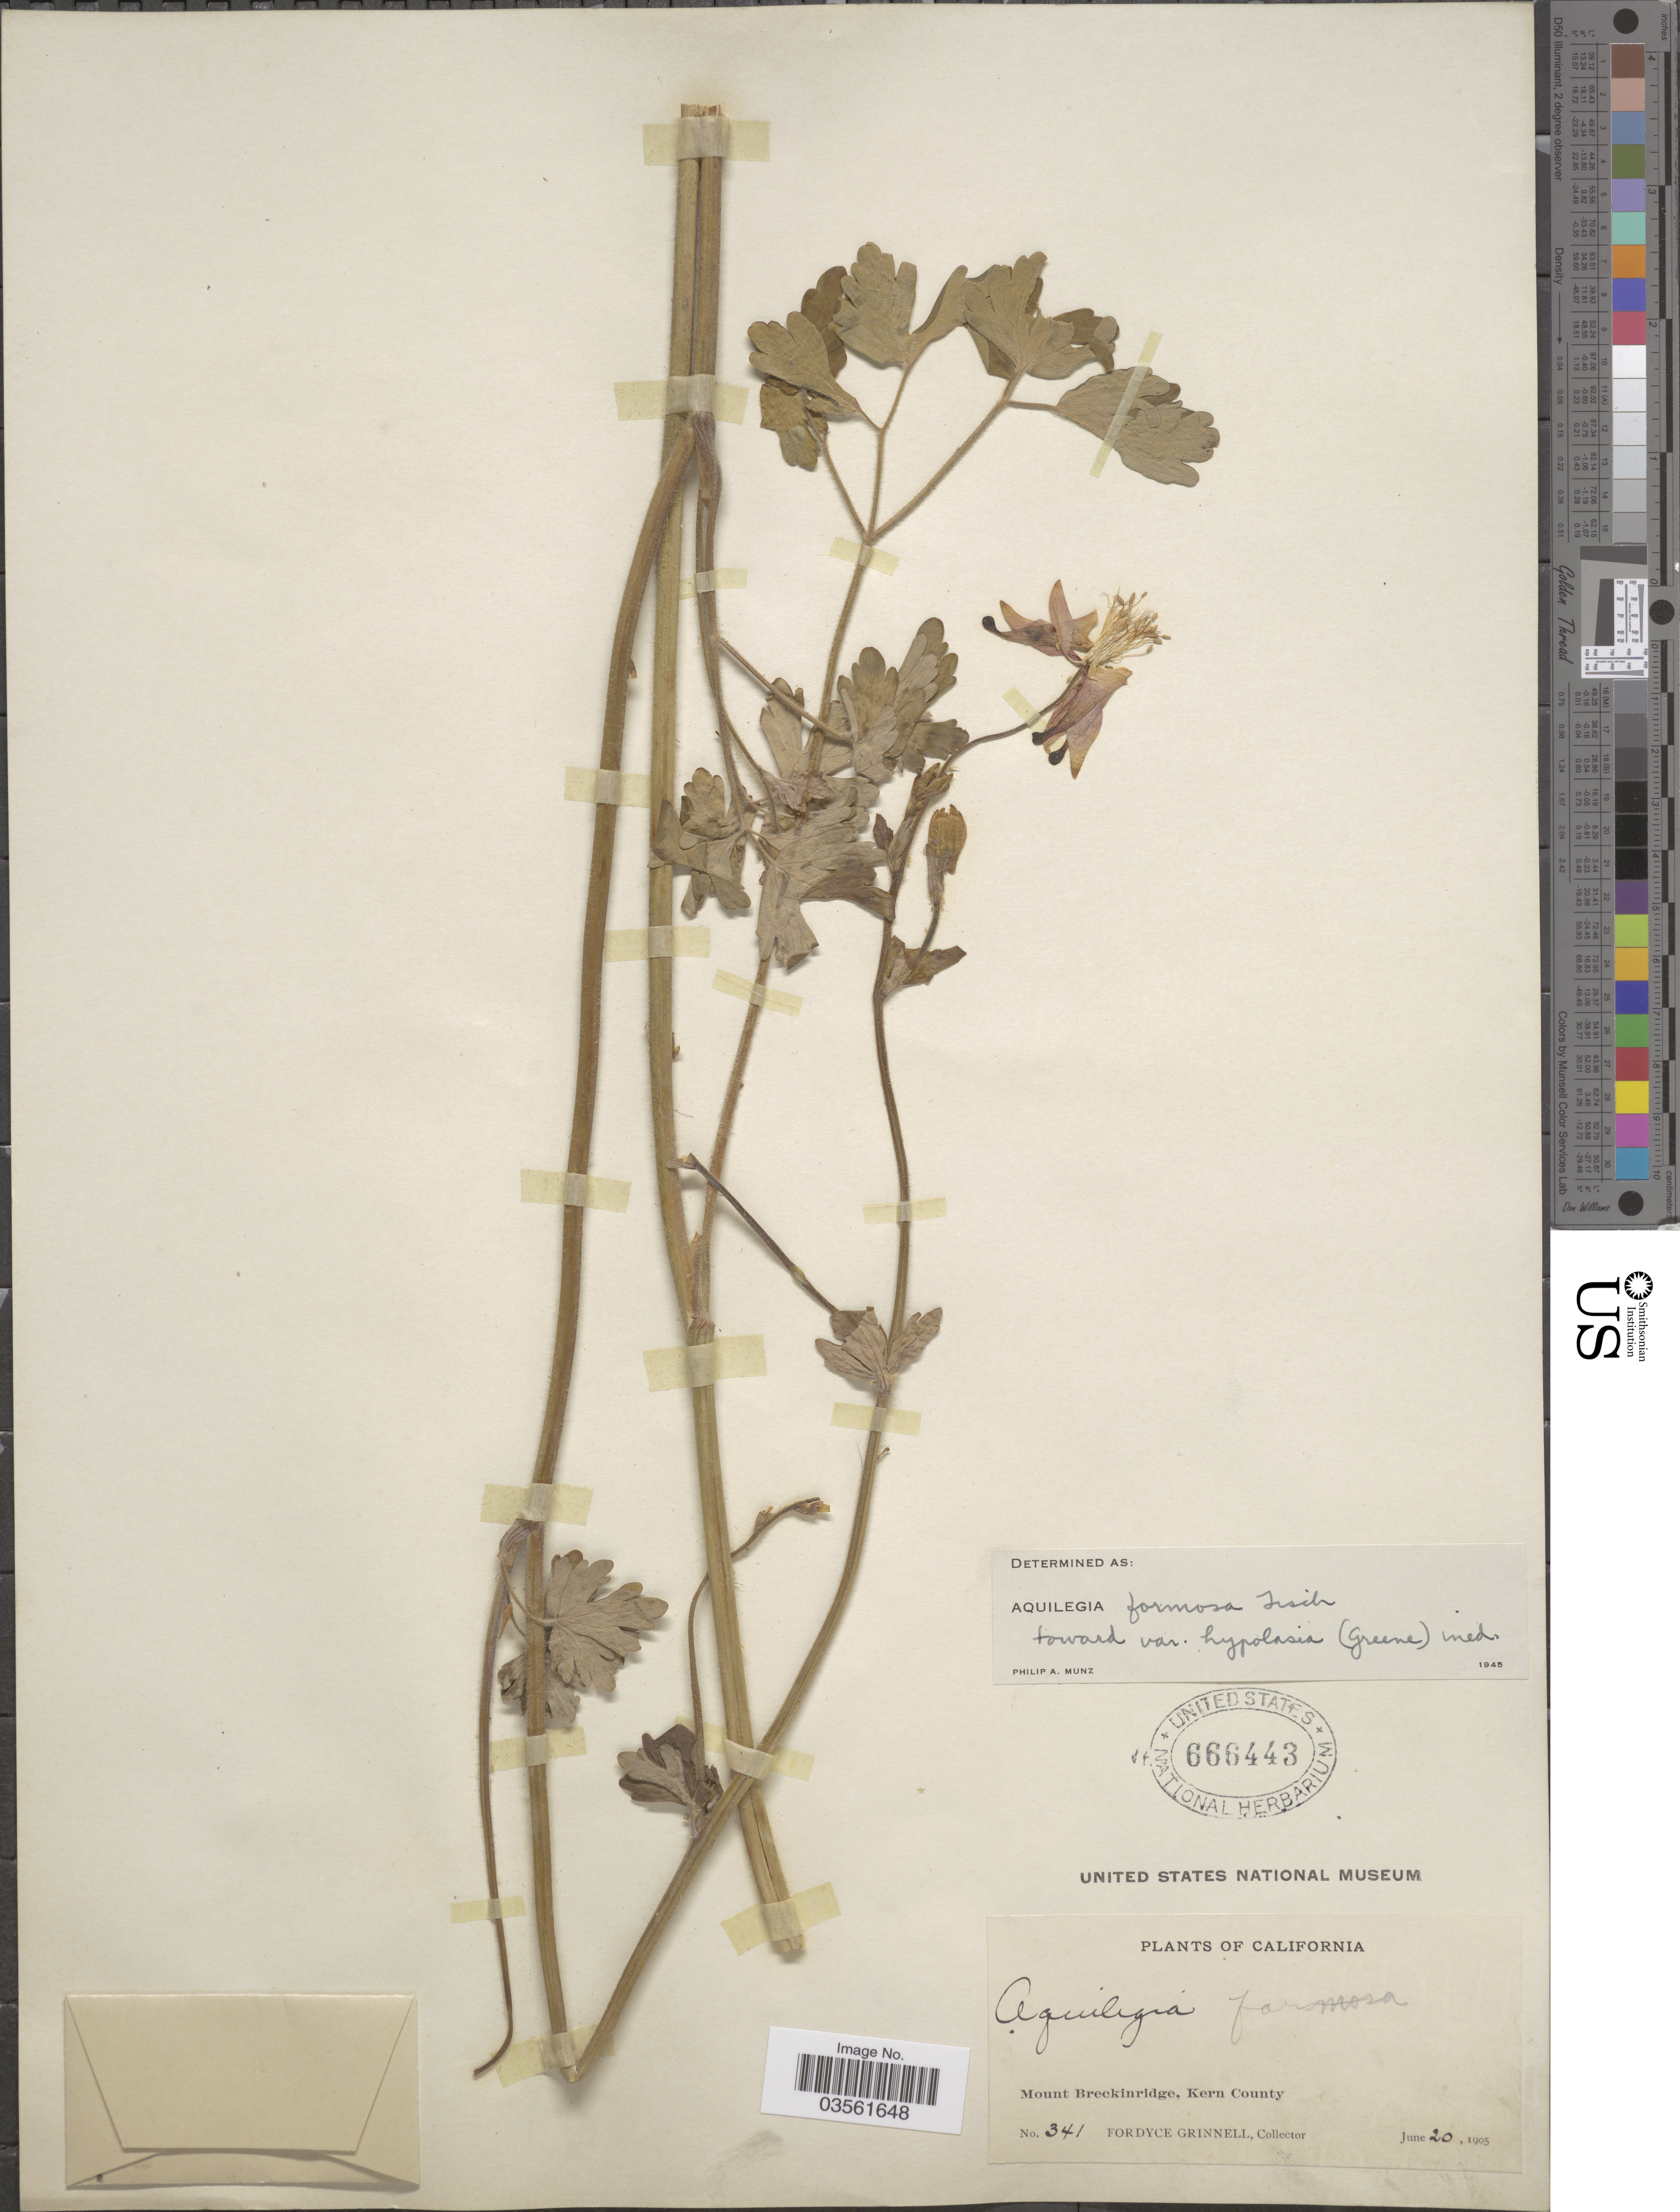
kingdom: Plantae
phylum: Tracheophyta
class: Magnoliopsida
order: Ranunculales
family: Ranunculaceae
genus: Aquilegia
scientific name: Aquilegia formosa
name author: Fisch. ex DC.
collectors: F. Grinnell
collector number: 341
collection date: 1905-06-20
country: United States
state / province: California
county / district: Kern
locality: Mount Breckinridge, Kern County,.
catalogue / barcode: US 666443